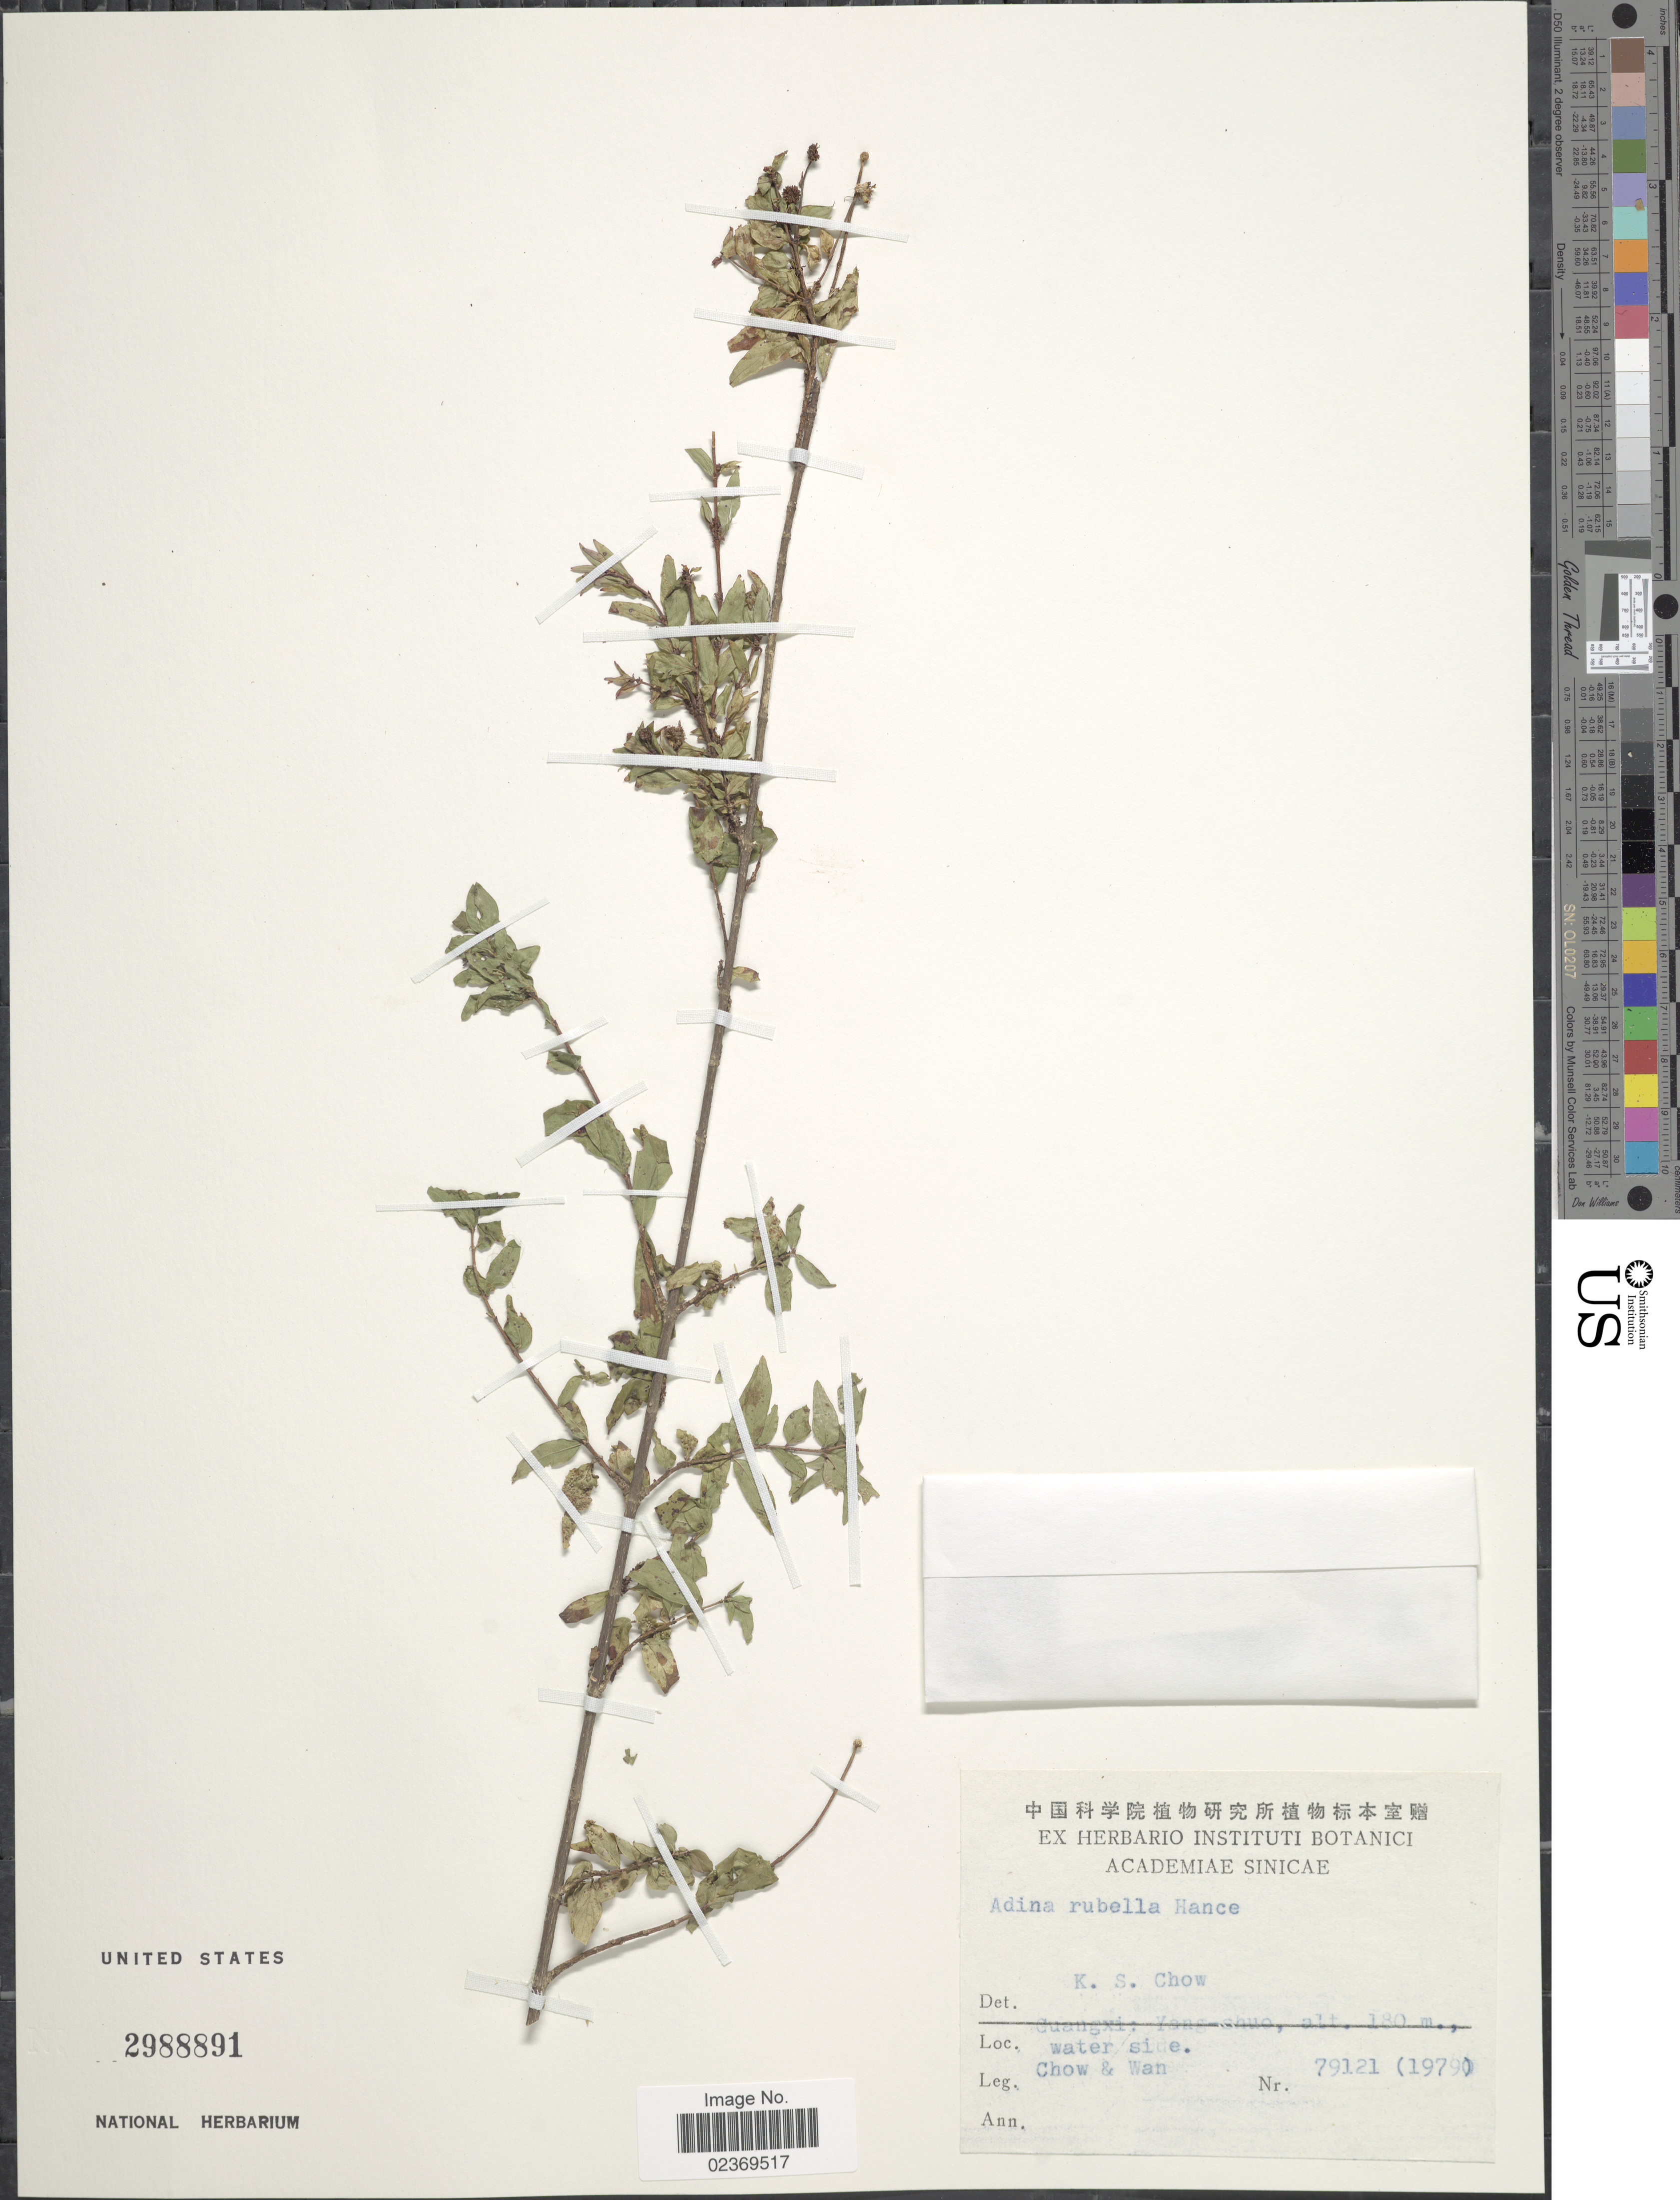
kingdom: Plantae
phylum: Tracheophyta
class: Magnoliopsida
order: Gentianales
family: Rubiaceae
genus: Adina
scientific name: Adina rubella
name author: Hance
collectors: Chow, -- & -. Wan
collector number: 79121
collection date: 1979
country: China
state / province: Guangxi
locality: Yang-shuo, water side.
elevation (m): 180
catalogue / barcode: US 2988891